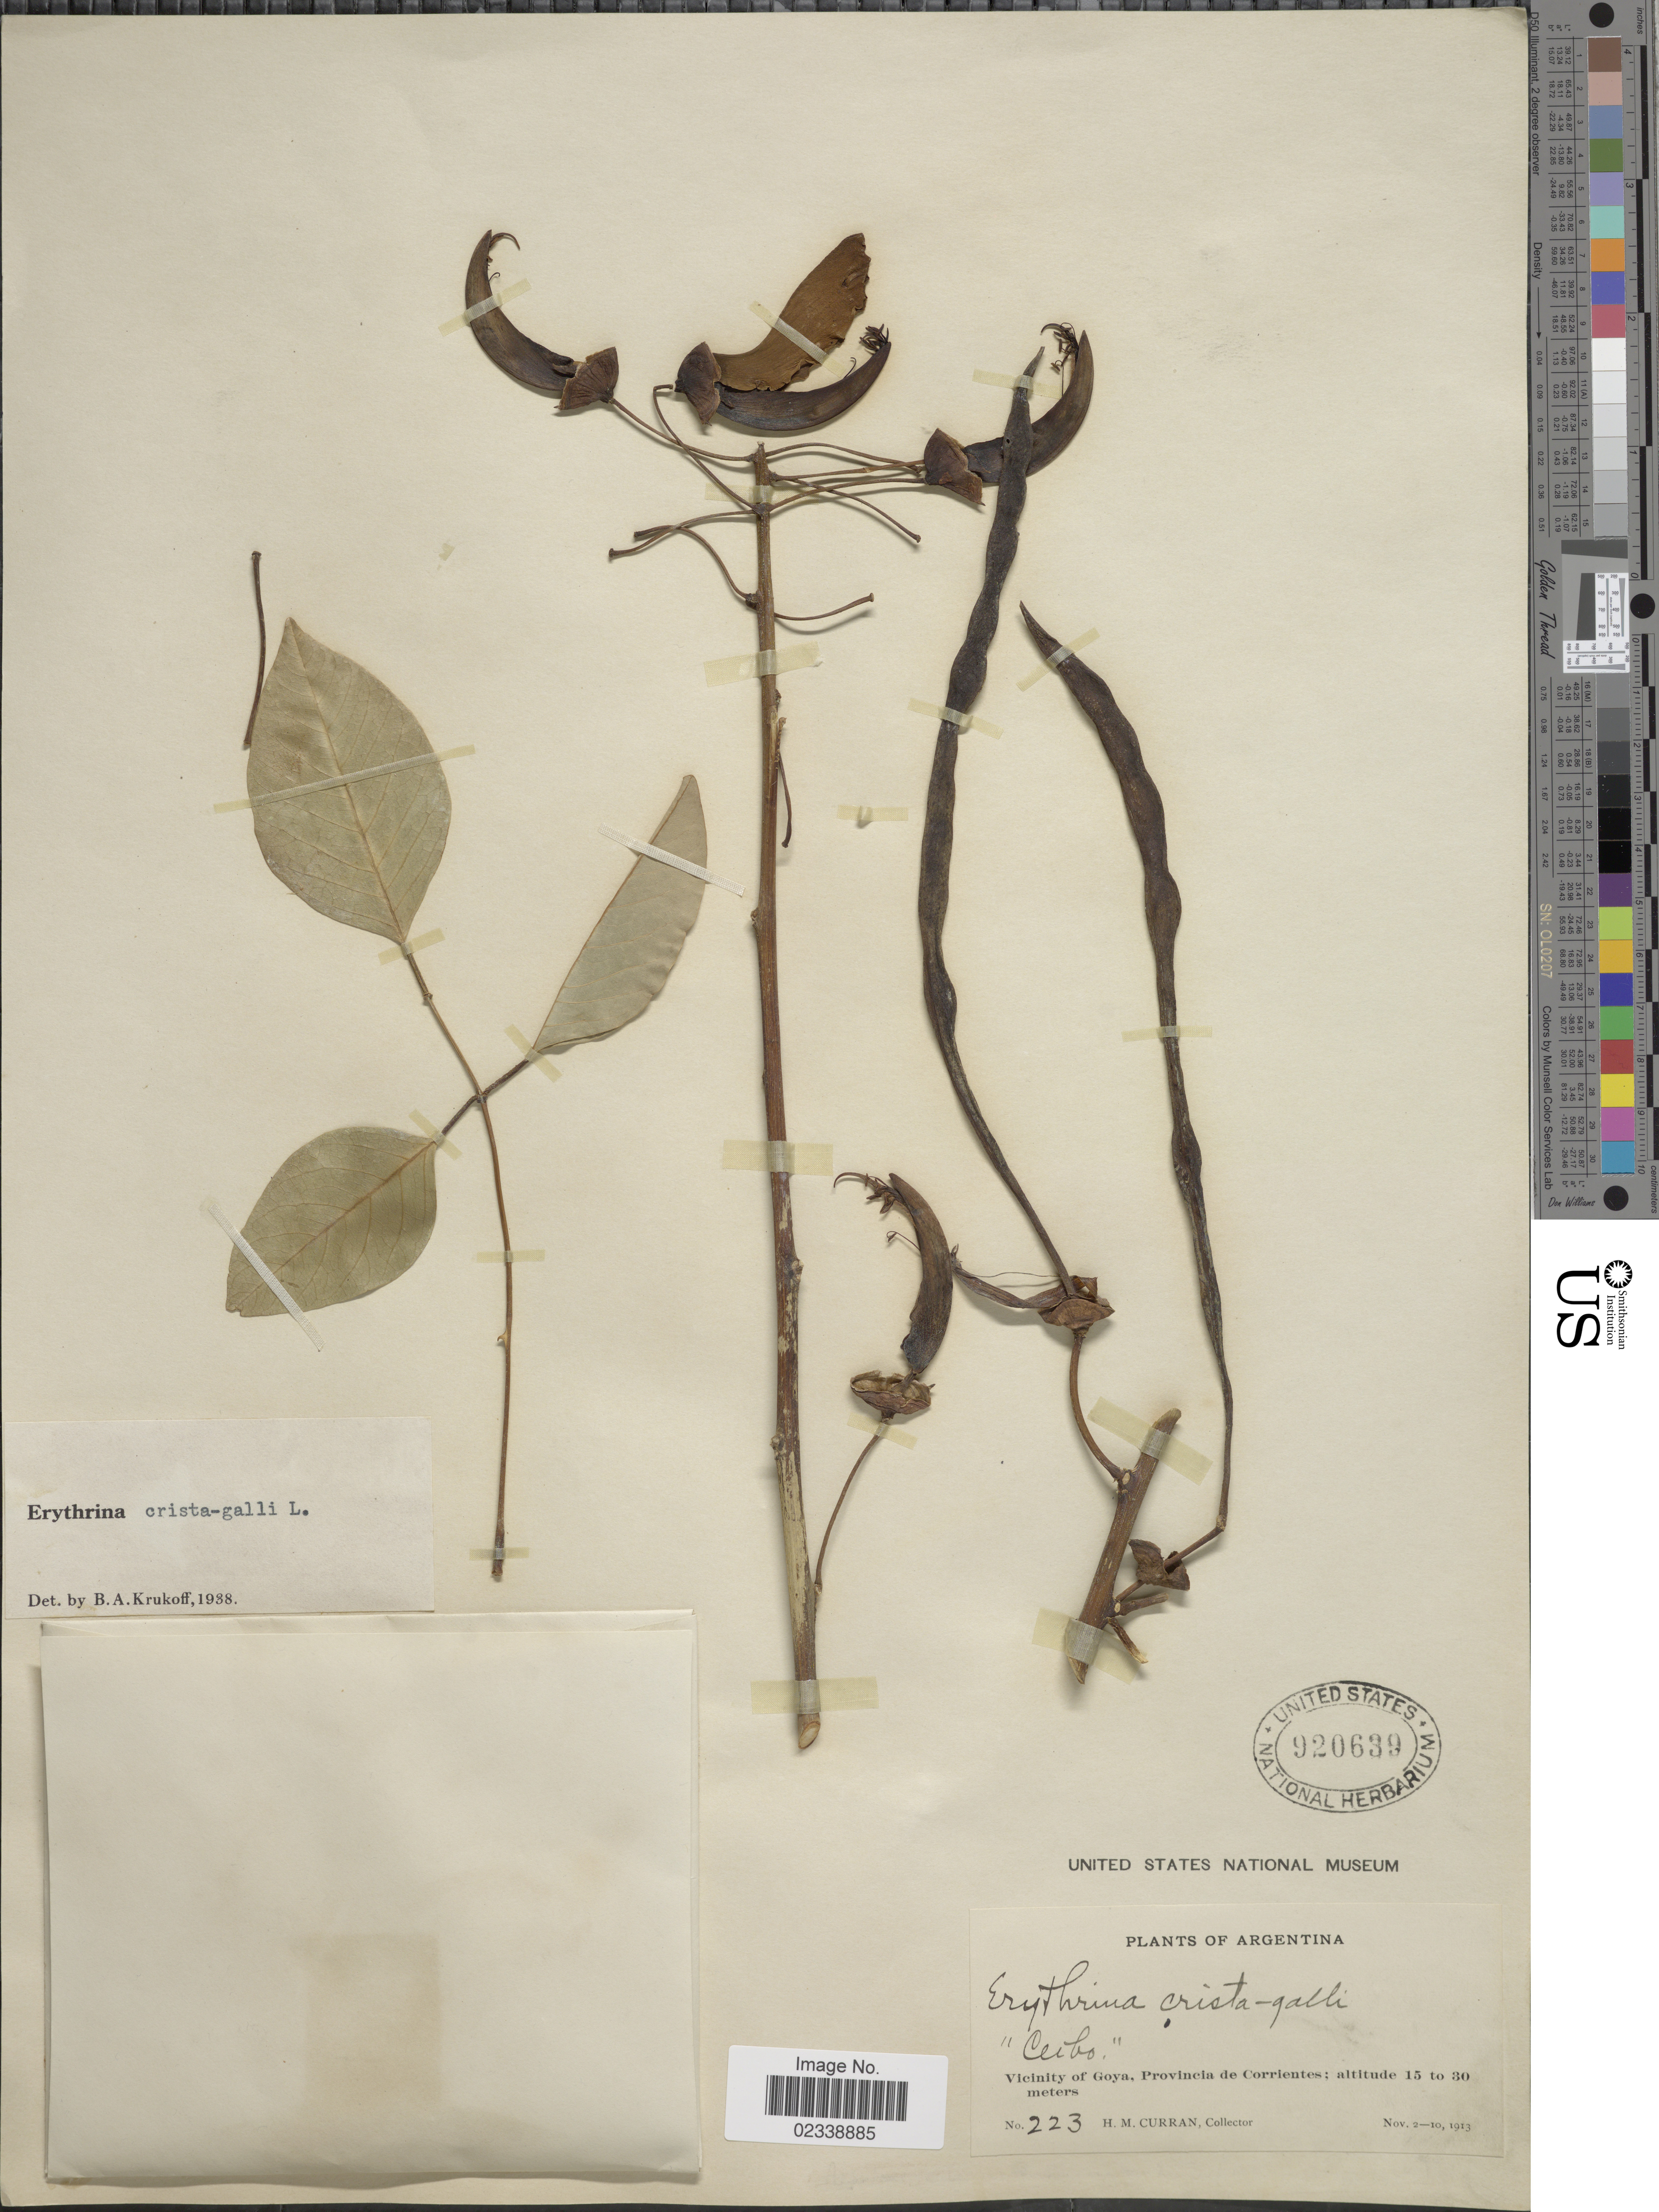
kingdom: Plantae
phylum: Tracheophyta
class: Magnoliopsida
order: Fabales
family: Fabaceae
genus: Erythrina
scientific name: Erythrina crista-galli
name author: L.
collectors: H. M. Curran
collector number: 223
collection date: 1913-11-02/1913-11-10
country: Argentina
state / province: Corrientes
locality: Vicinity of Goya, "Ceibo."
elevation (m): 15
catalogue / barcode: US 920639